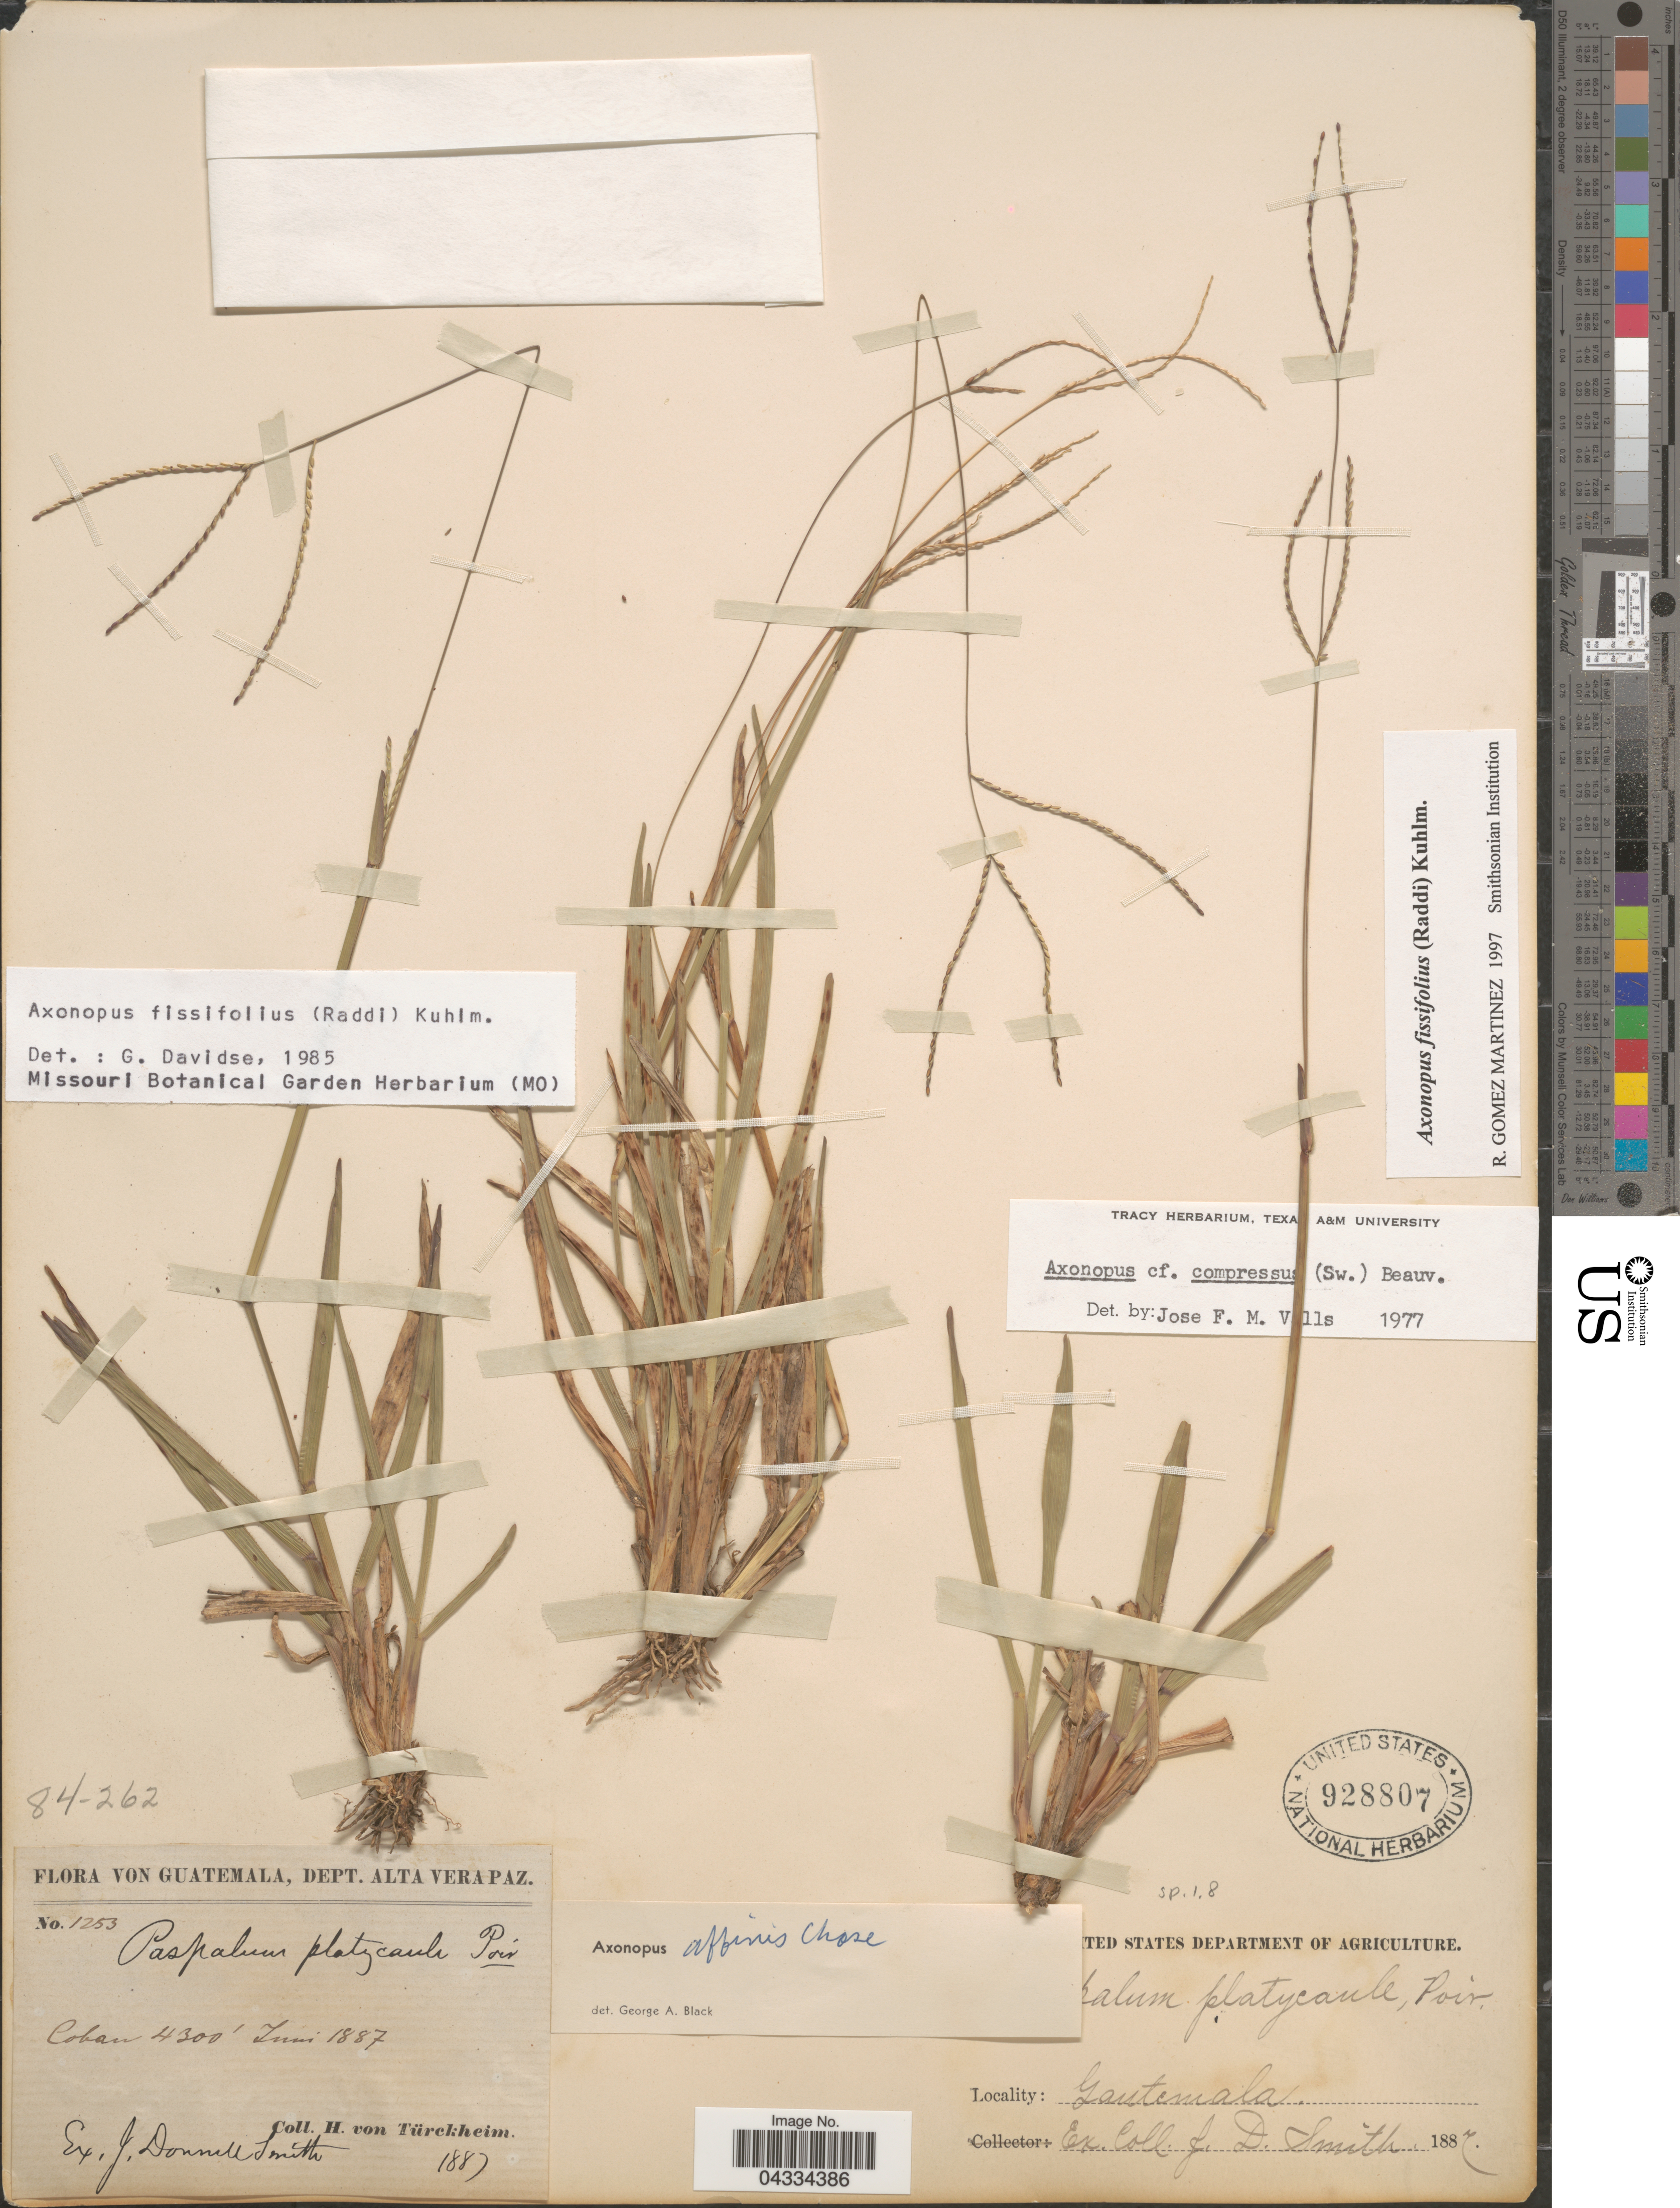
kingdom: Plantae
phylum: Tracheophyta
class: Liliopsida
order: Poales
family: Poaceae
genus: Axonopus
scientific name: Axonopus fissifolius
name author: (Raddi) Kuhlm.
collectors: H. von Türckheim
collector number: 1253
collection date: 1887-06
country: Guatemala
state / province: Alta Verapaz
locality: Dept Alta Verapaz. Coban.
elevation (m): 1311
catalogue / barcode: US 928807